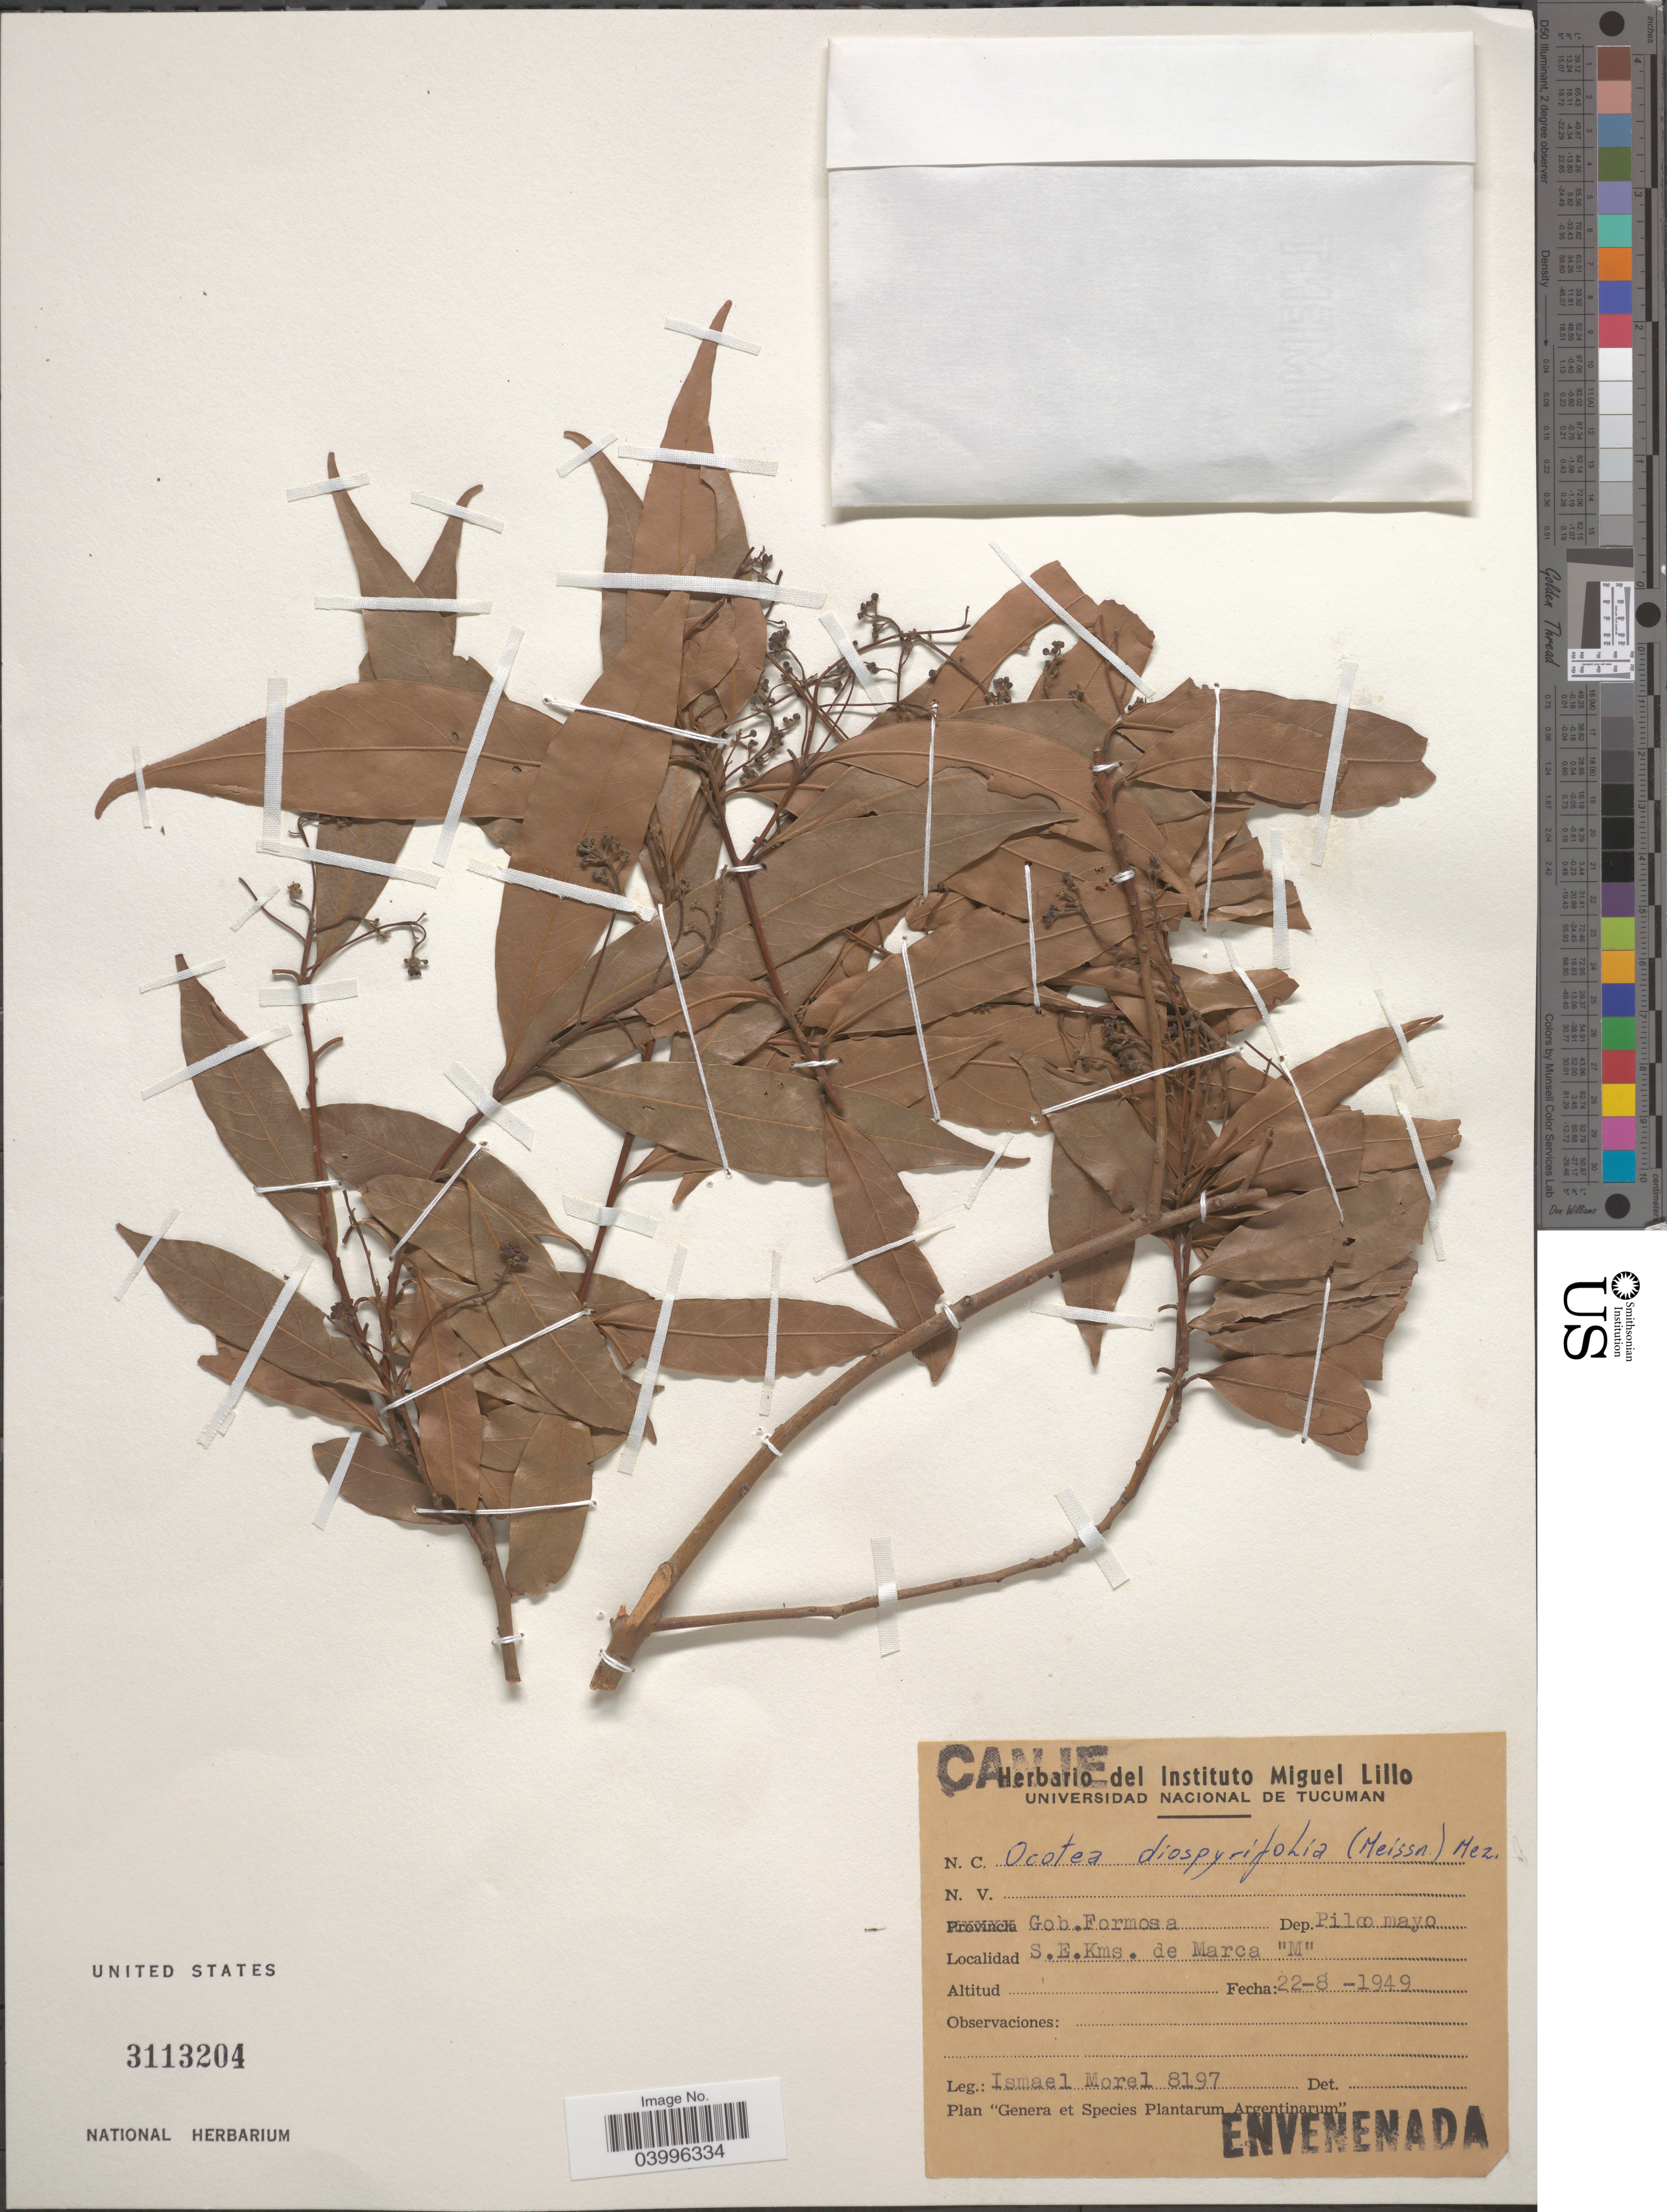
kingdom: Plantae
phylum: Tracheophyta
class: Magnoliopsida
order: Laurales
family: Lauraceae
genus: Ocotea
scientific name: Ocotea diospyrifolia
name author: (Meisn.) Mez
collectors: I. Morel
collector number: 8197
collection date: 1949-08-22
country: Argentina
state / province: Formosa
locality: Gob. Formosa. Dep. Pilcomayo. S.E. Kms. de Marca "M".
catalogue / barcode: US 3113204